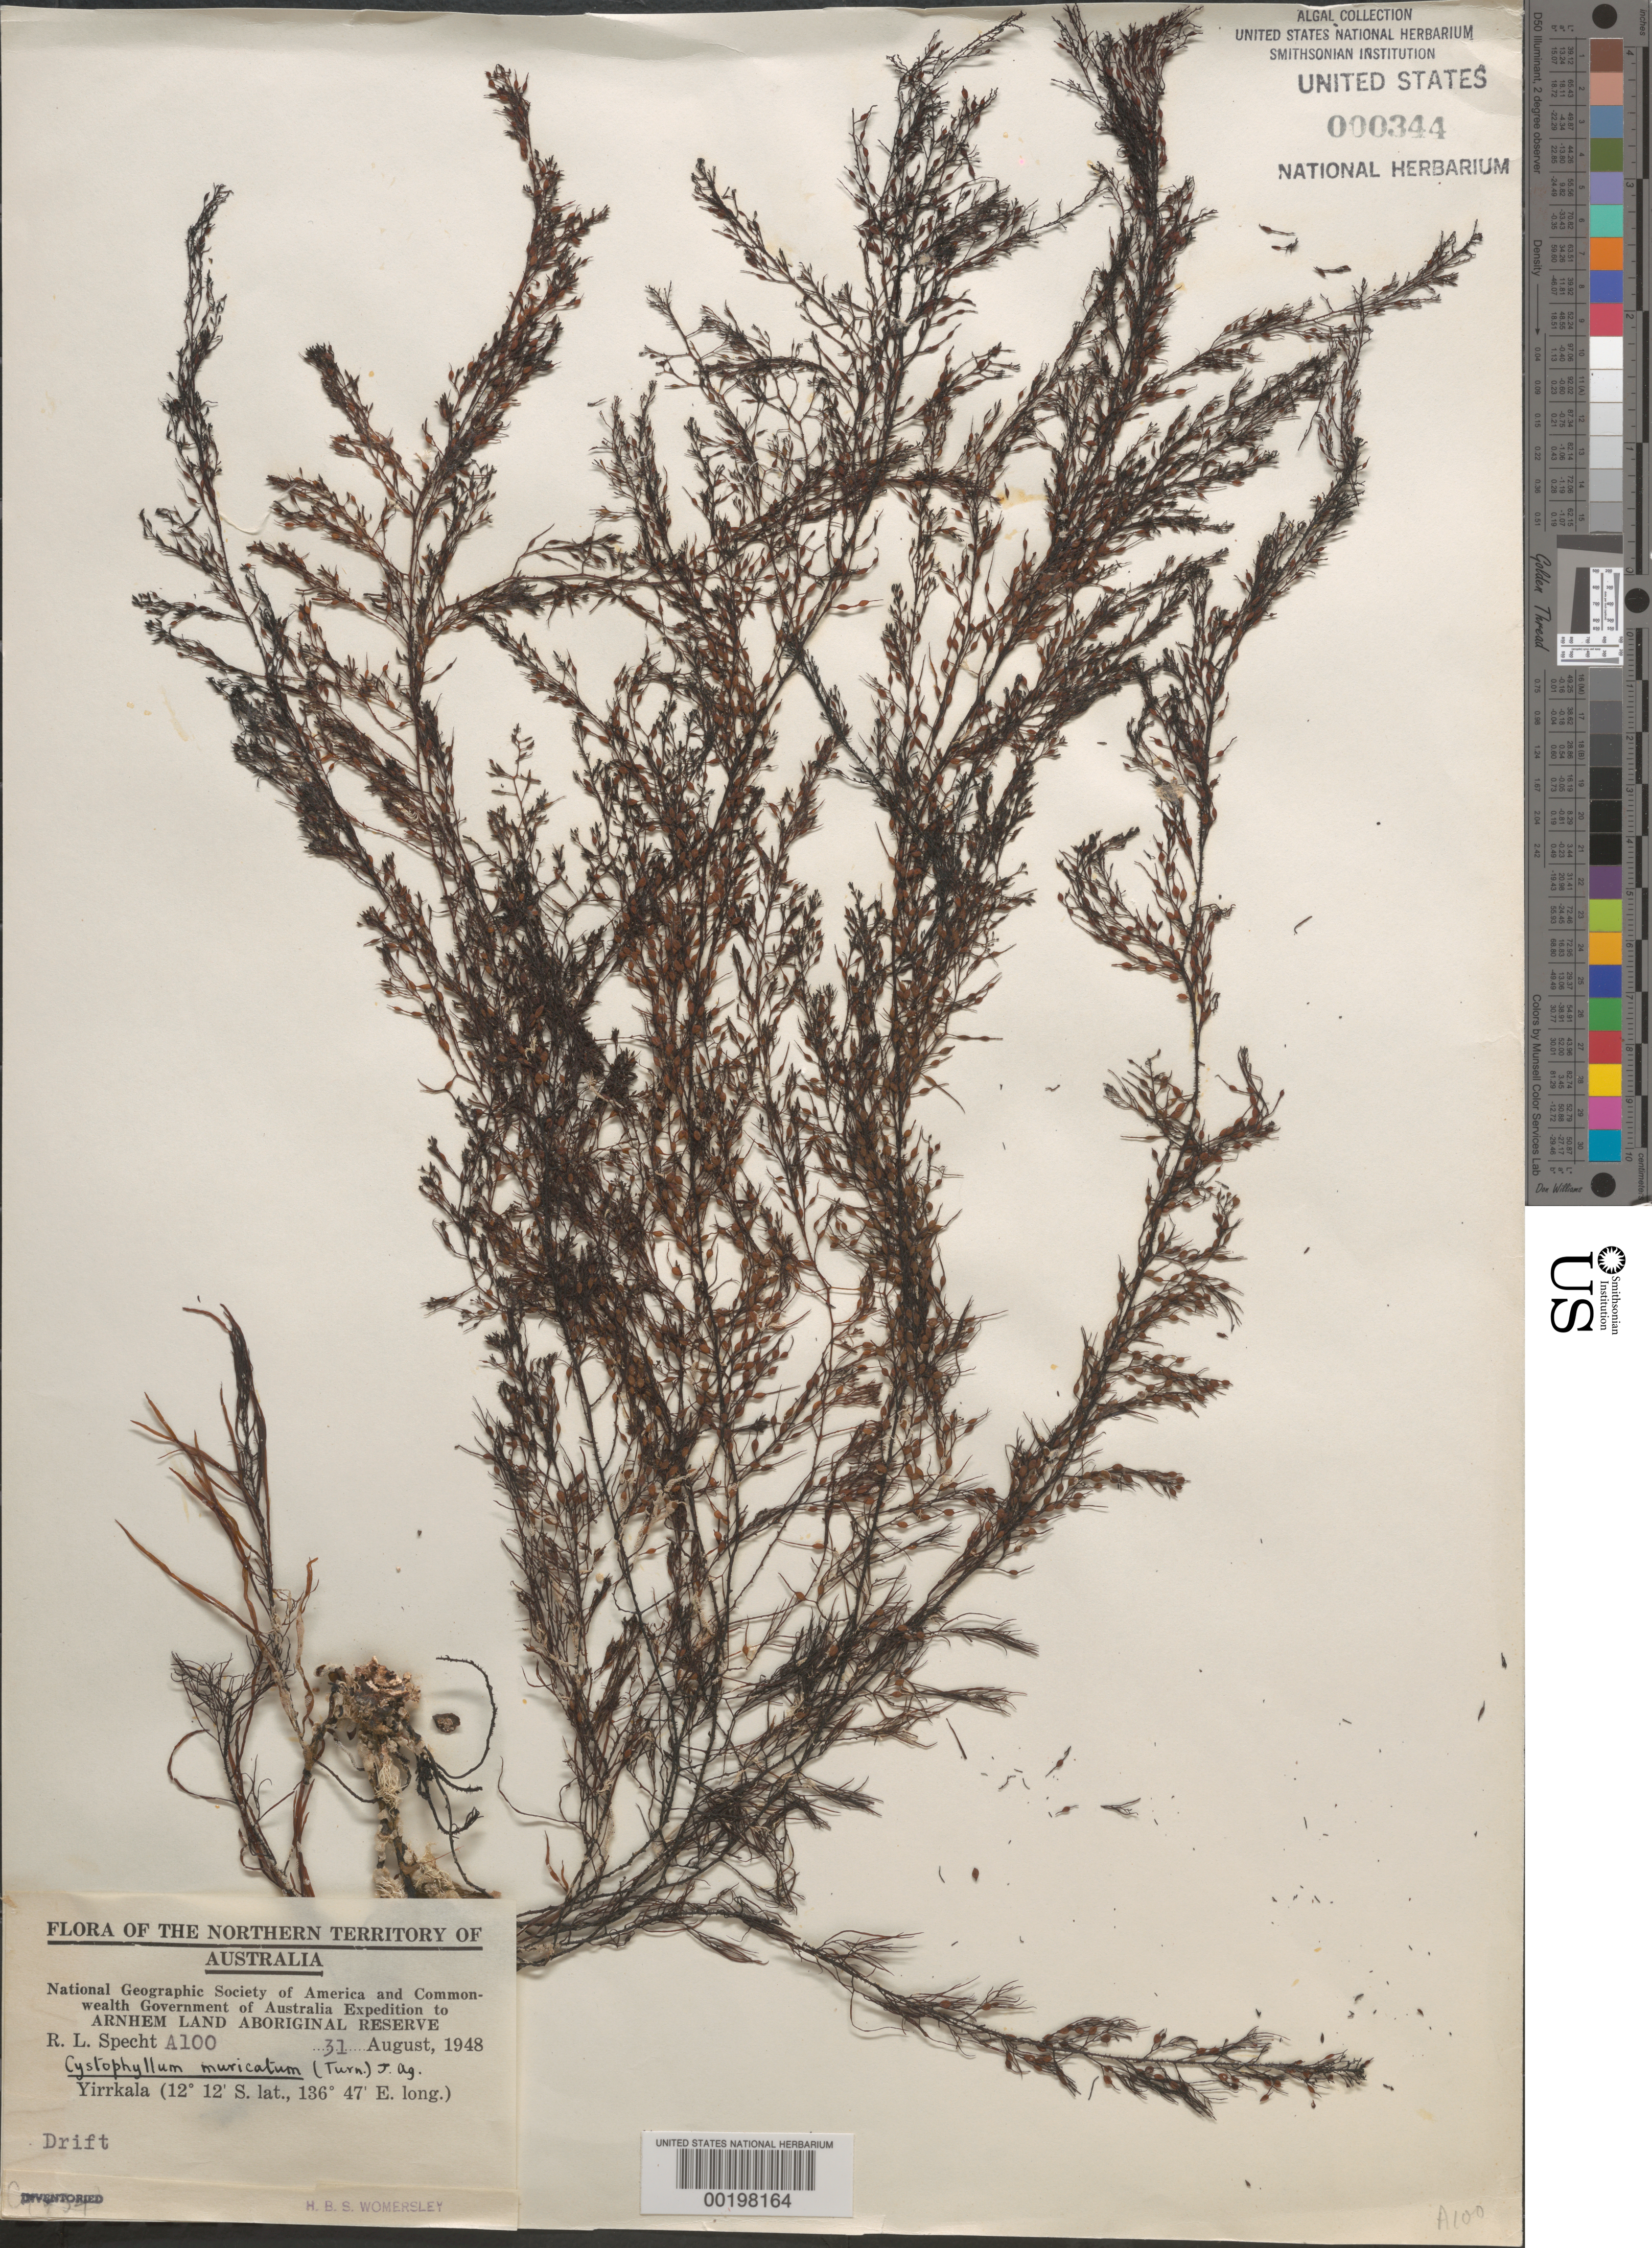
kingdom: Chromista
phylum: Ochrophyta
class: Phaeophyceae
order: Fucales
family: Sargassaceae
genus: Cystoseira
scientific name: Cystoseira trinodis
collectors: R. L. Specht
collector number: A100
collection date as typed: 31 Aug 1948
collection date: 1948-08-31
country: Australia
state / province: Northern Territory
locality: Yirrkala, Arnhem Land Aboriginal Reserve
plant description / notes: National Geographic Society of America and Commonwealth Government of Australia Expedition to Arnhem Land Aboriginal Reserve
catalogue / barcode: US 344